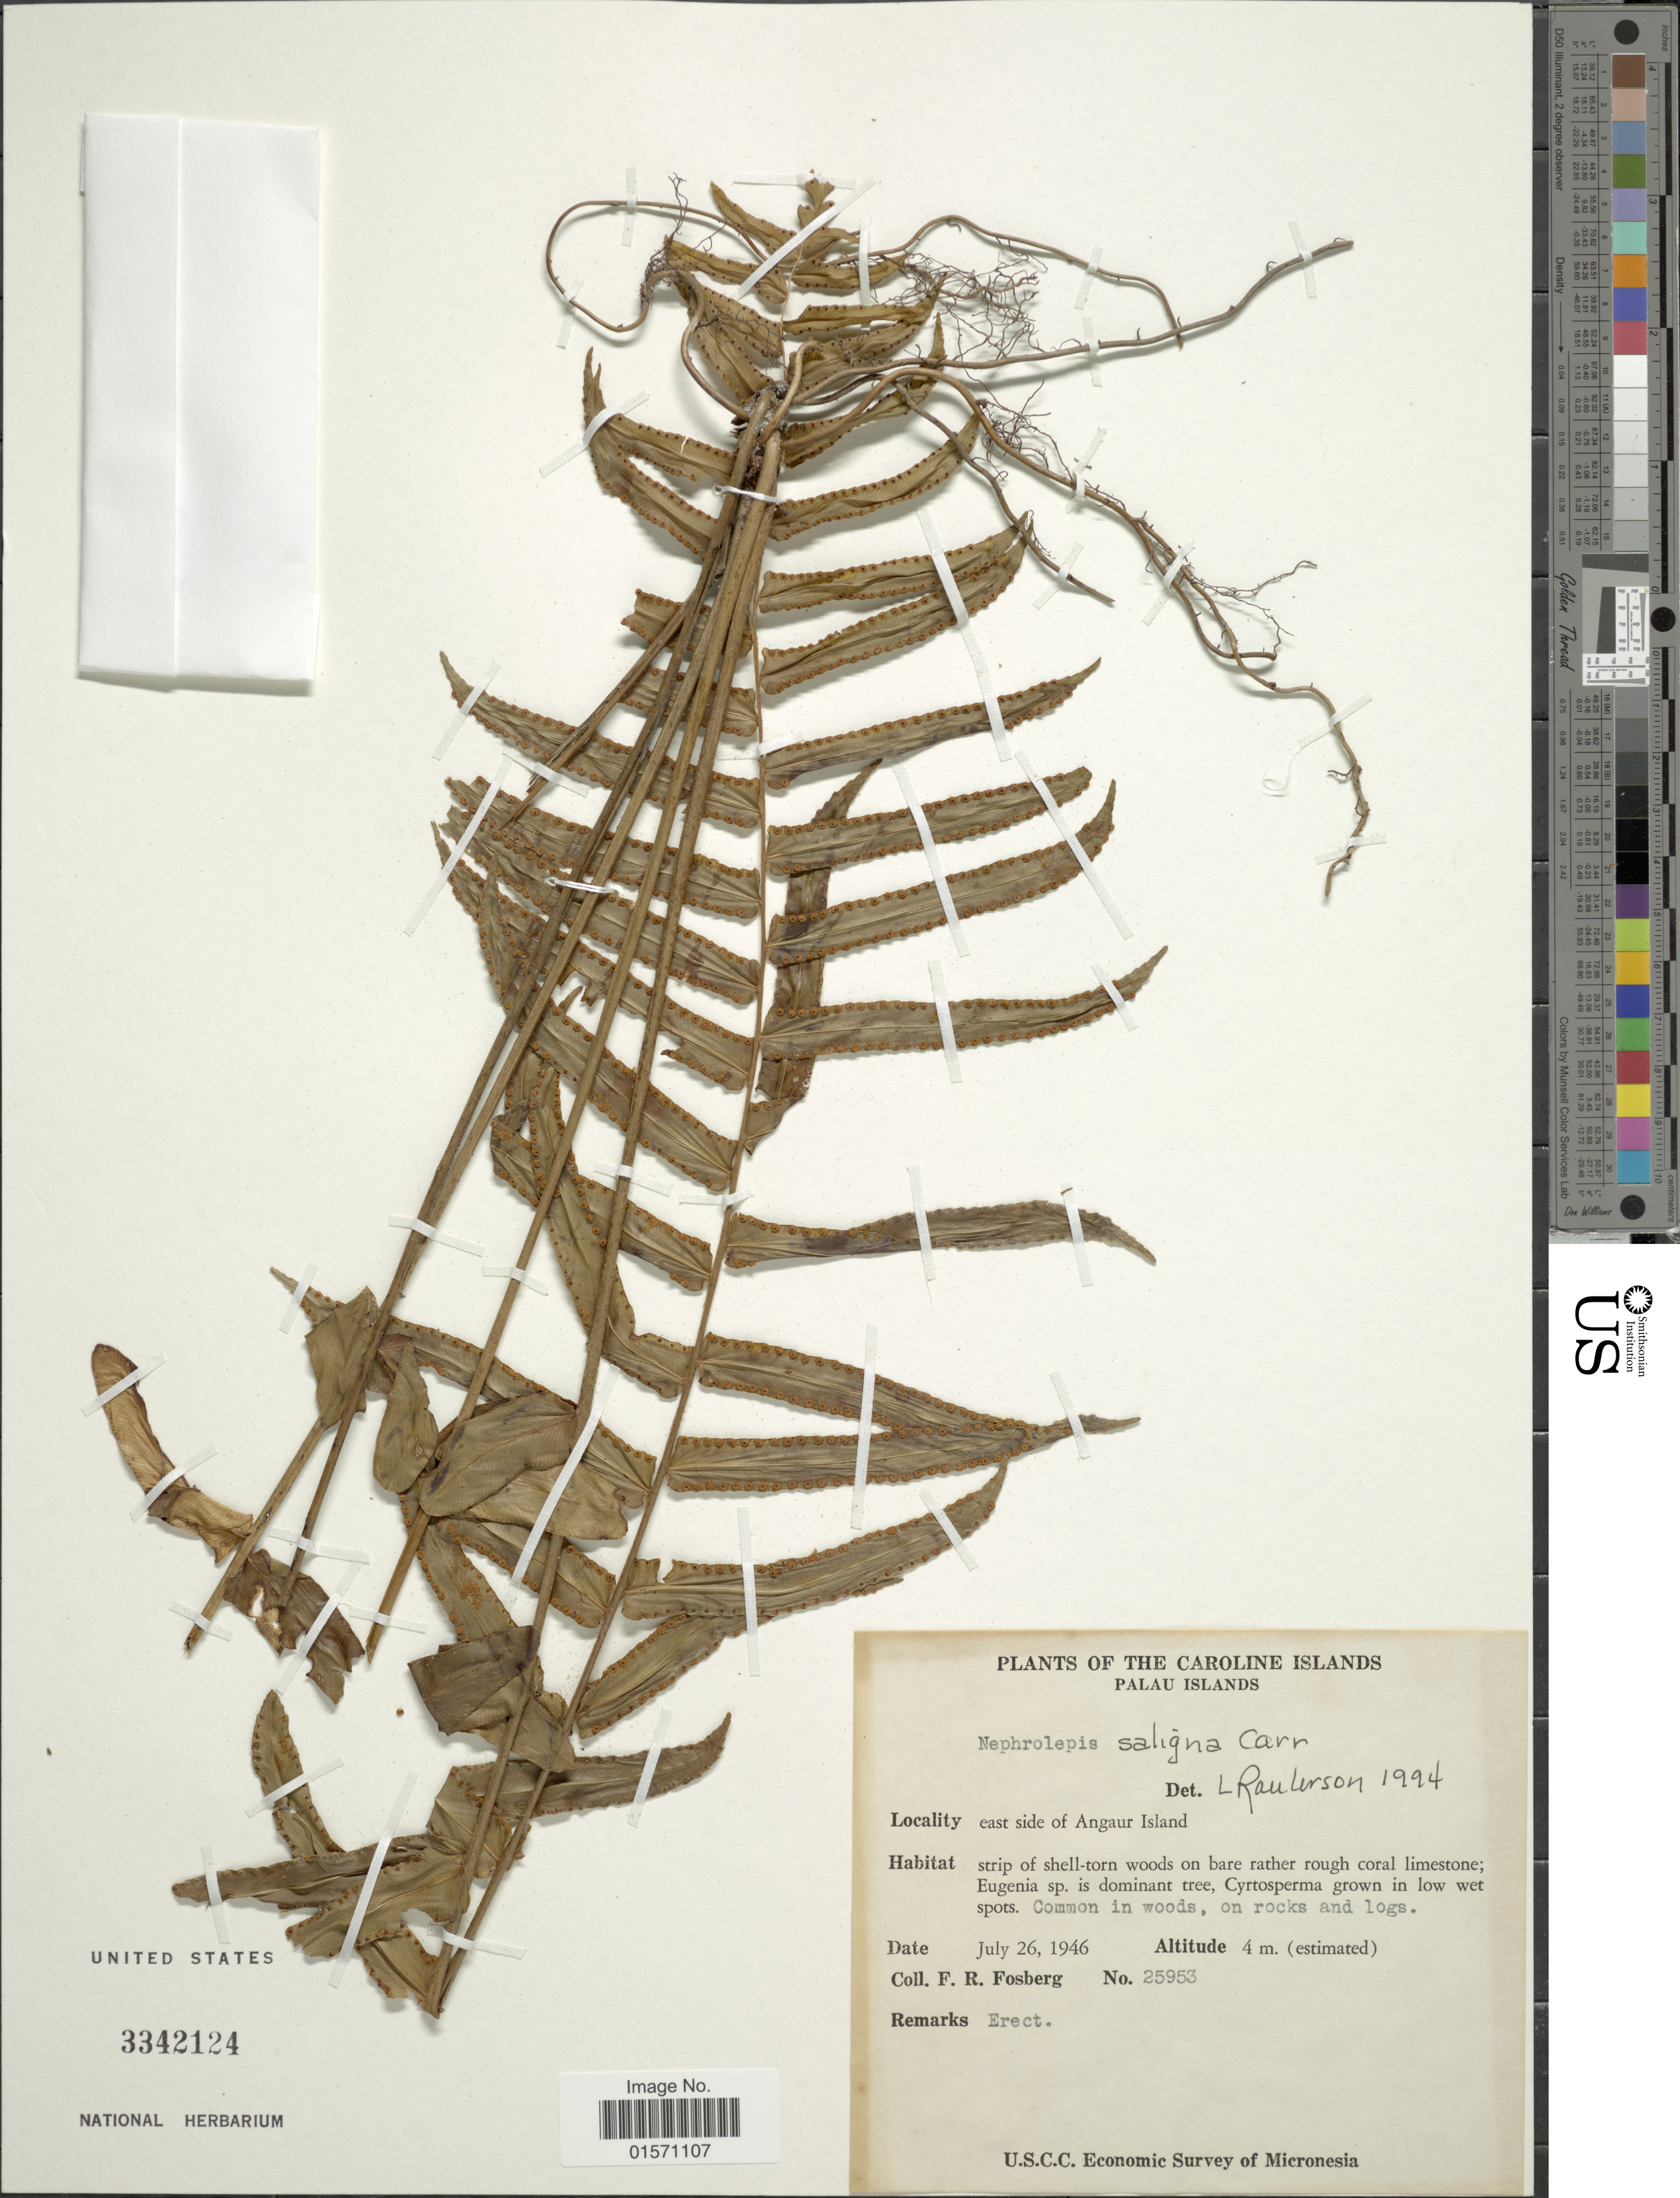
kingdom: Plantae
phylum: Tracheophyta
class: Polypodiopsida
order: Polypodiales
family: Nephrolepidaceae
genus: Nephrolepis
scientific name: Nephrolepis saligna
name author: Cav.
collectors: F. R. Fosberg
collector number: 25953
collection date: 1946-07-26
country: Palau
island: Ngeaur [Angaur]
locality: East side of Angaur island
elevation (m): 4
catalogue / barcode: US 3342124